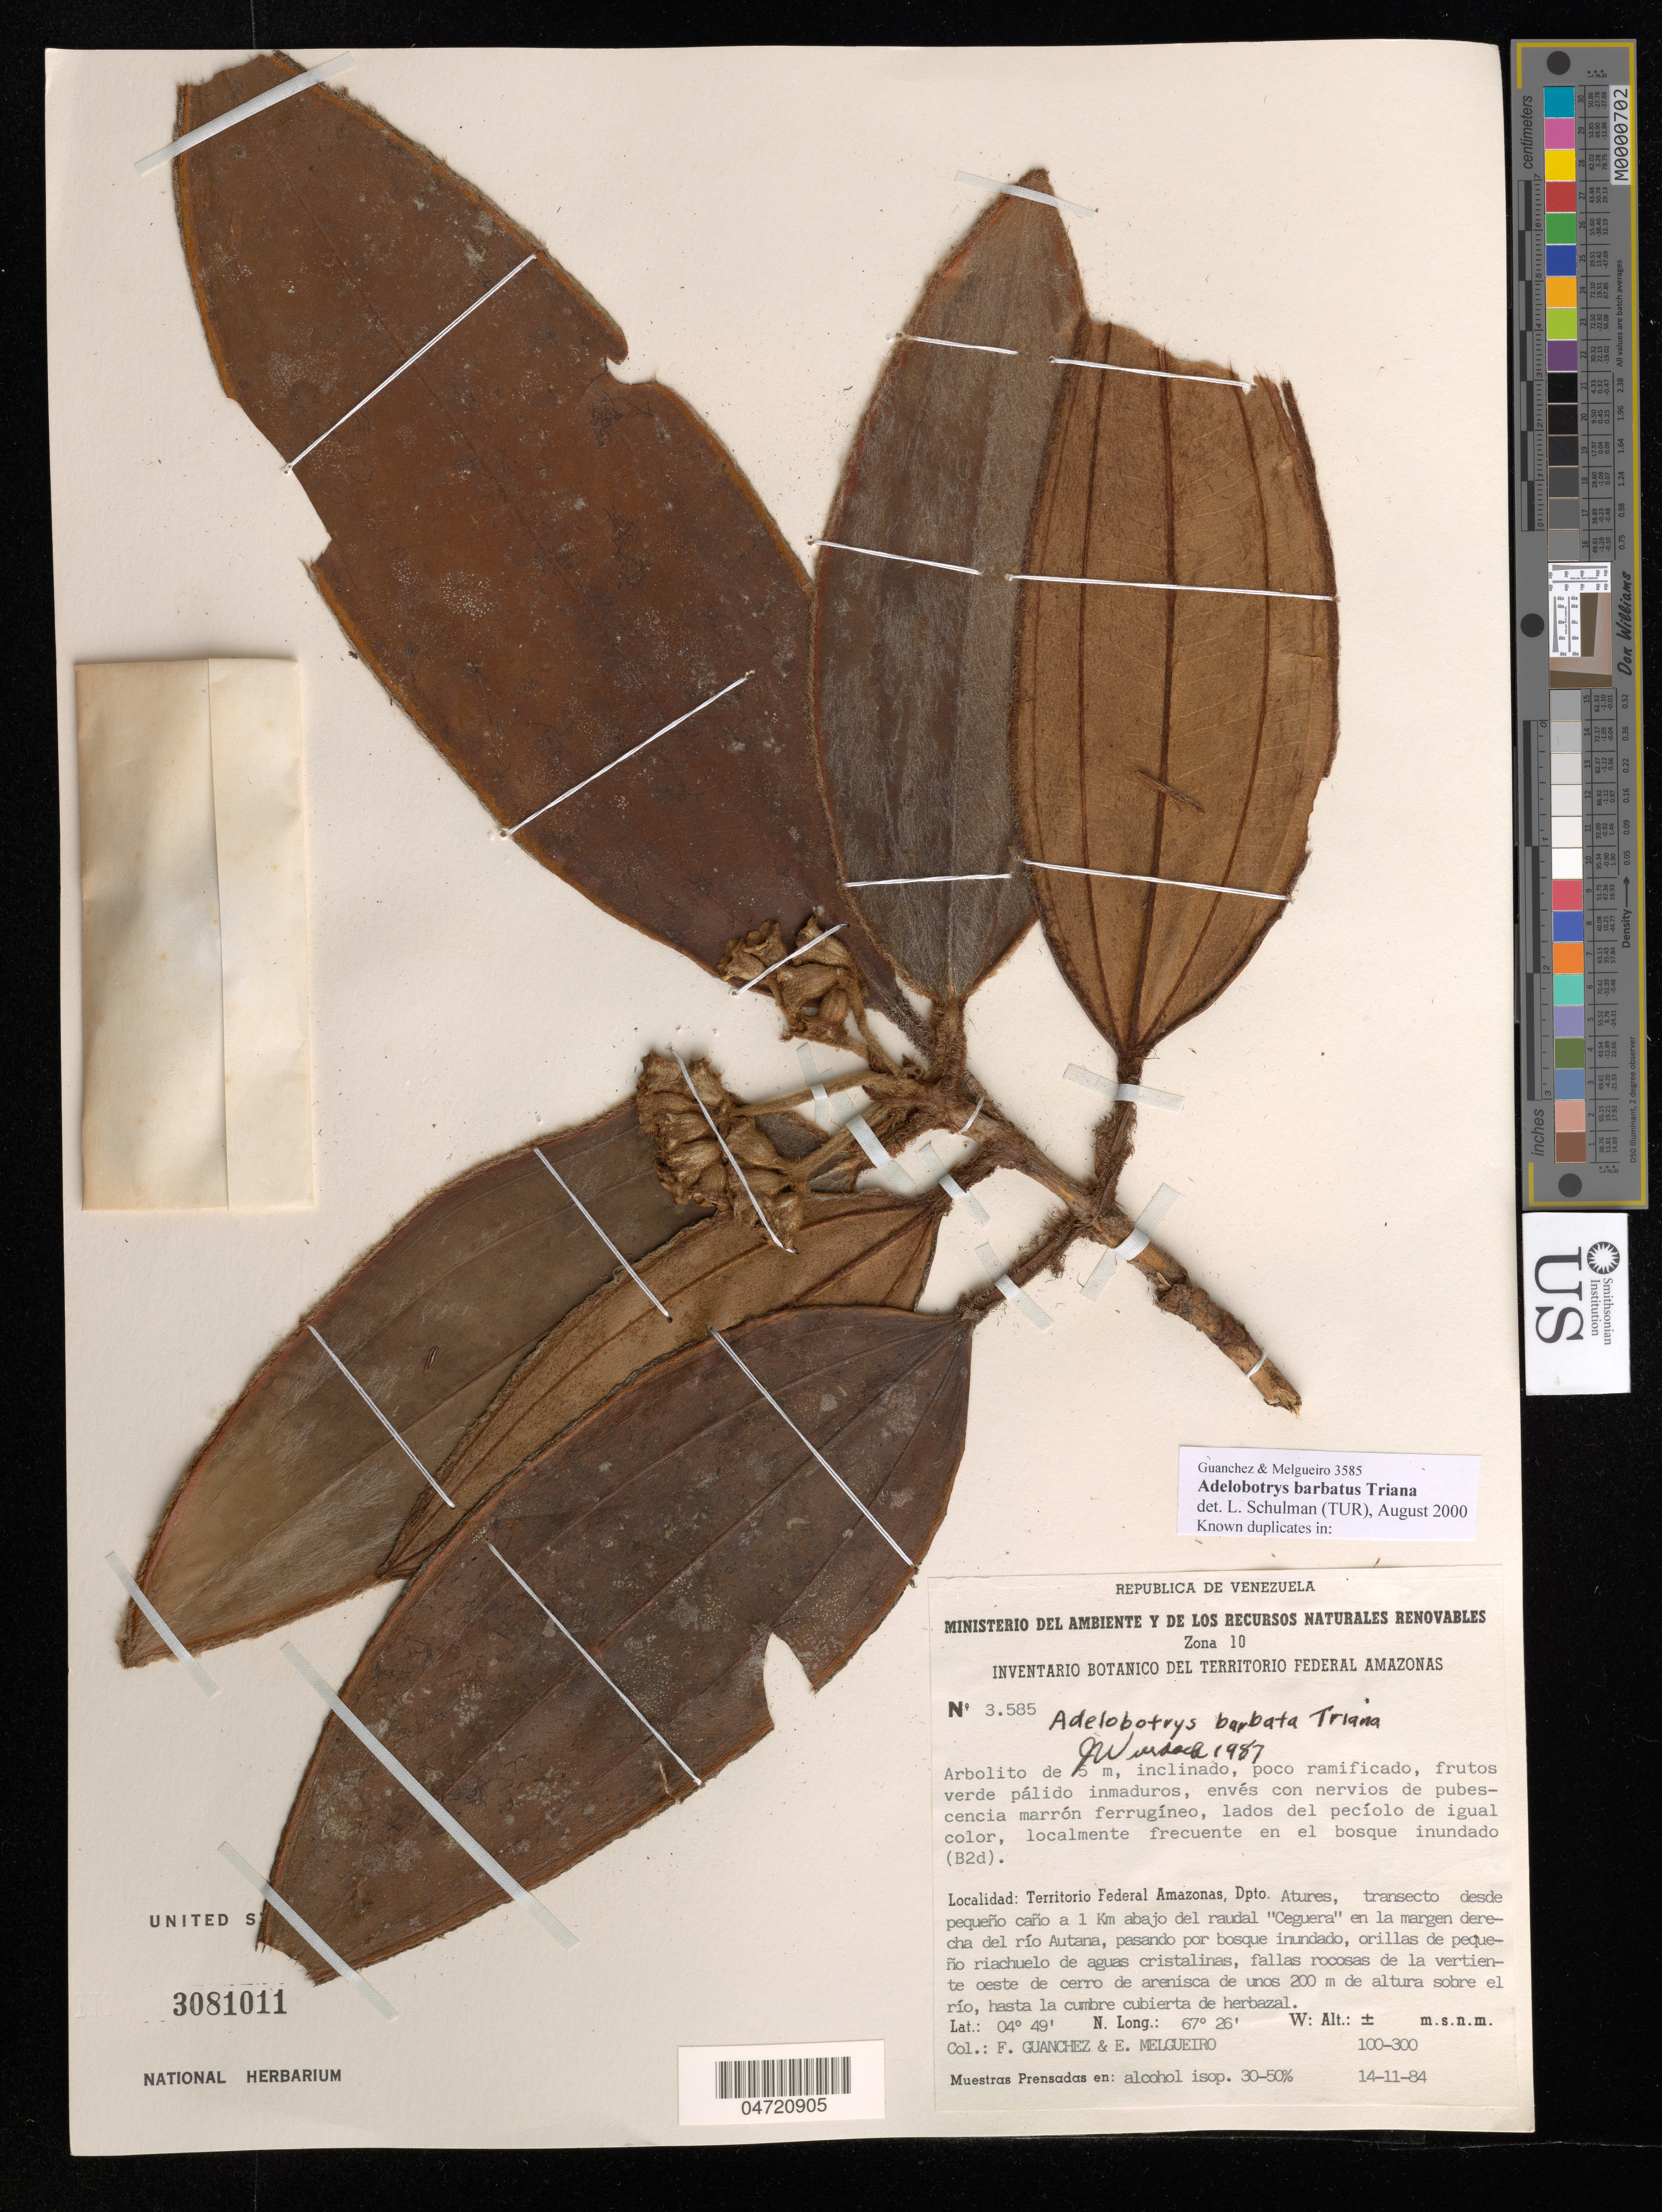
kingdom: Plantae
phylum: Tracheophyta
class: Magnoliopsida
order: Myrtales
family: Melastomataceae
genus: Adelobotrys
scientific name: Adelobotrys barbatus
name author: Triana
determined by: Schulman, Leif, (TUR), University of Turku (FINLAND)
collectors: F. Guánchez M.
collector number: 3585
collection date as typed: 14-Nov-84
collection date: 1984-11-14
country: Venezuela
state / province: Amazonas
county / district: Atures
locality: Río Autana, en la margen derecha, transecto desde pequeno cano a 1 km abajo del raudal "Ceguera"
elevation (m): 100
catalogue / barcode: US 3081011